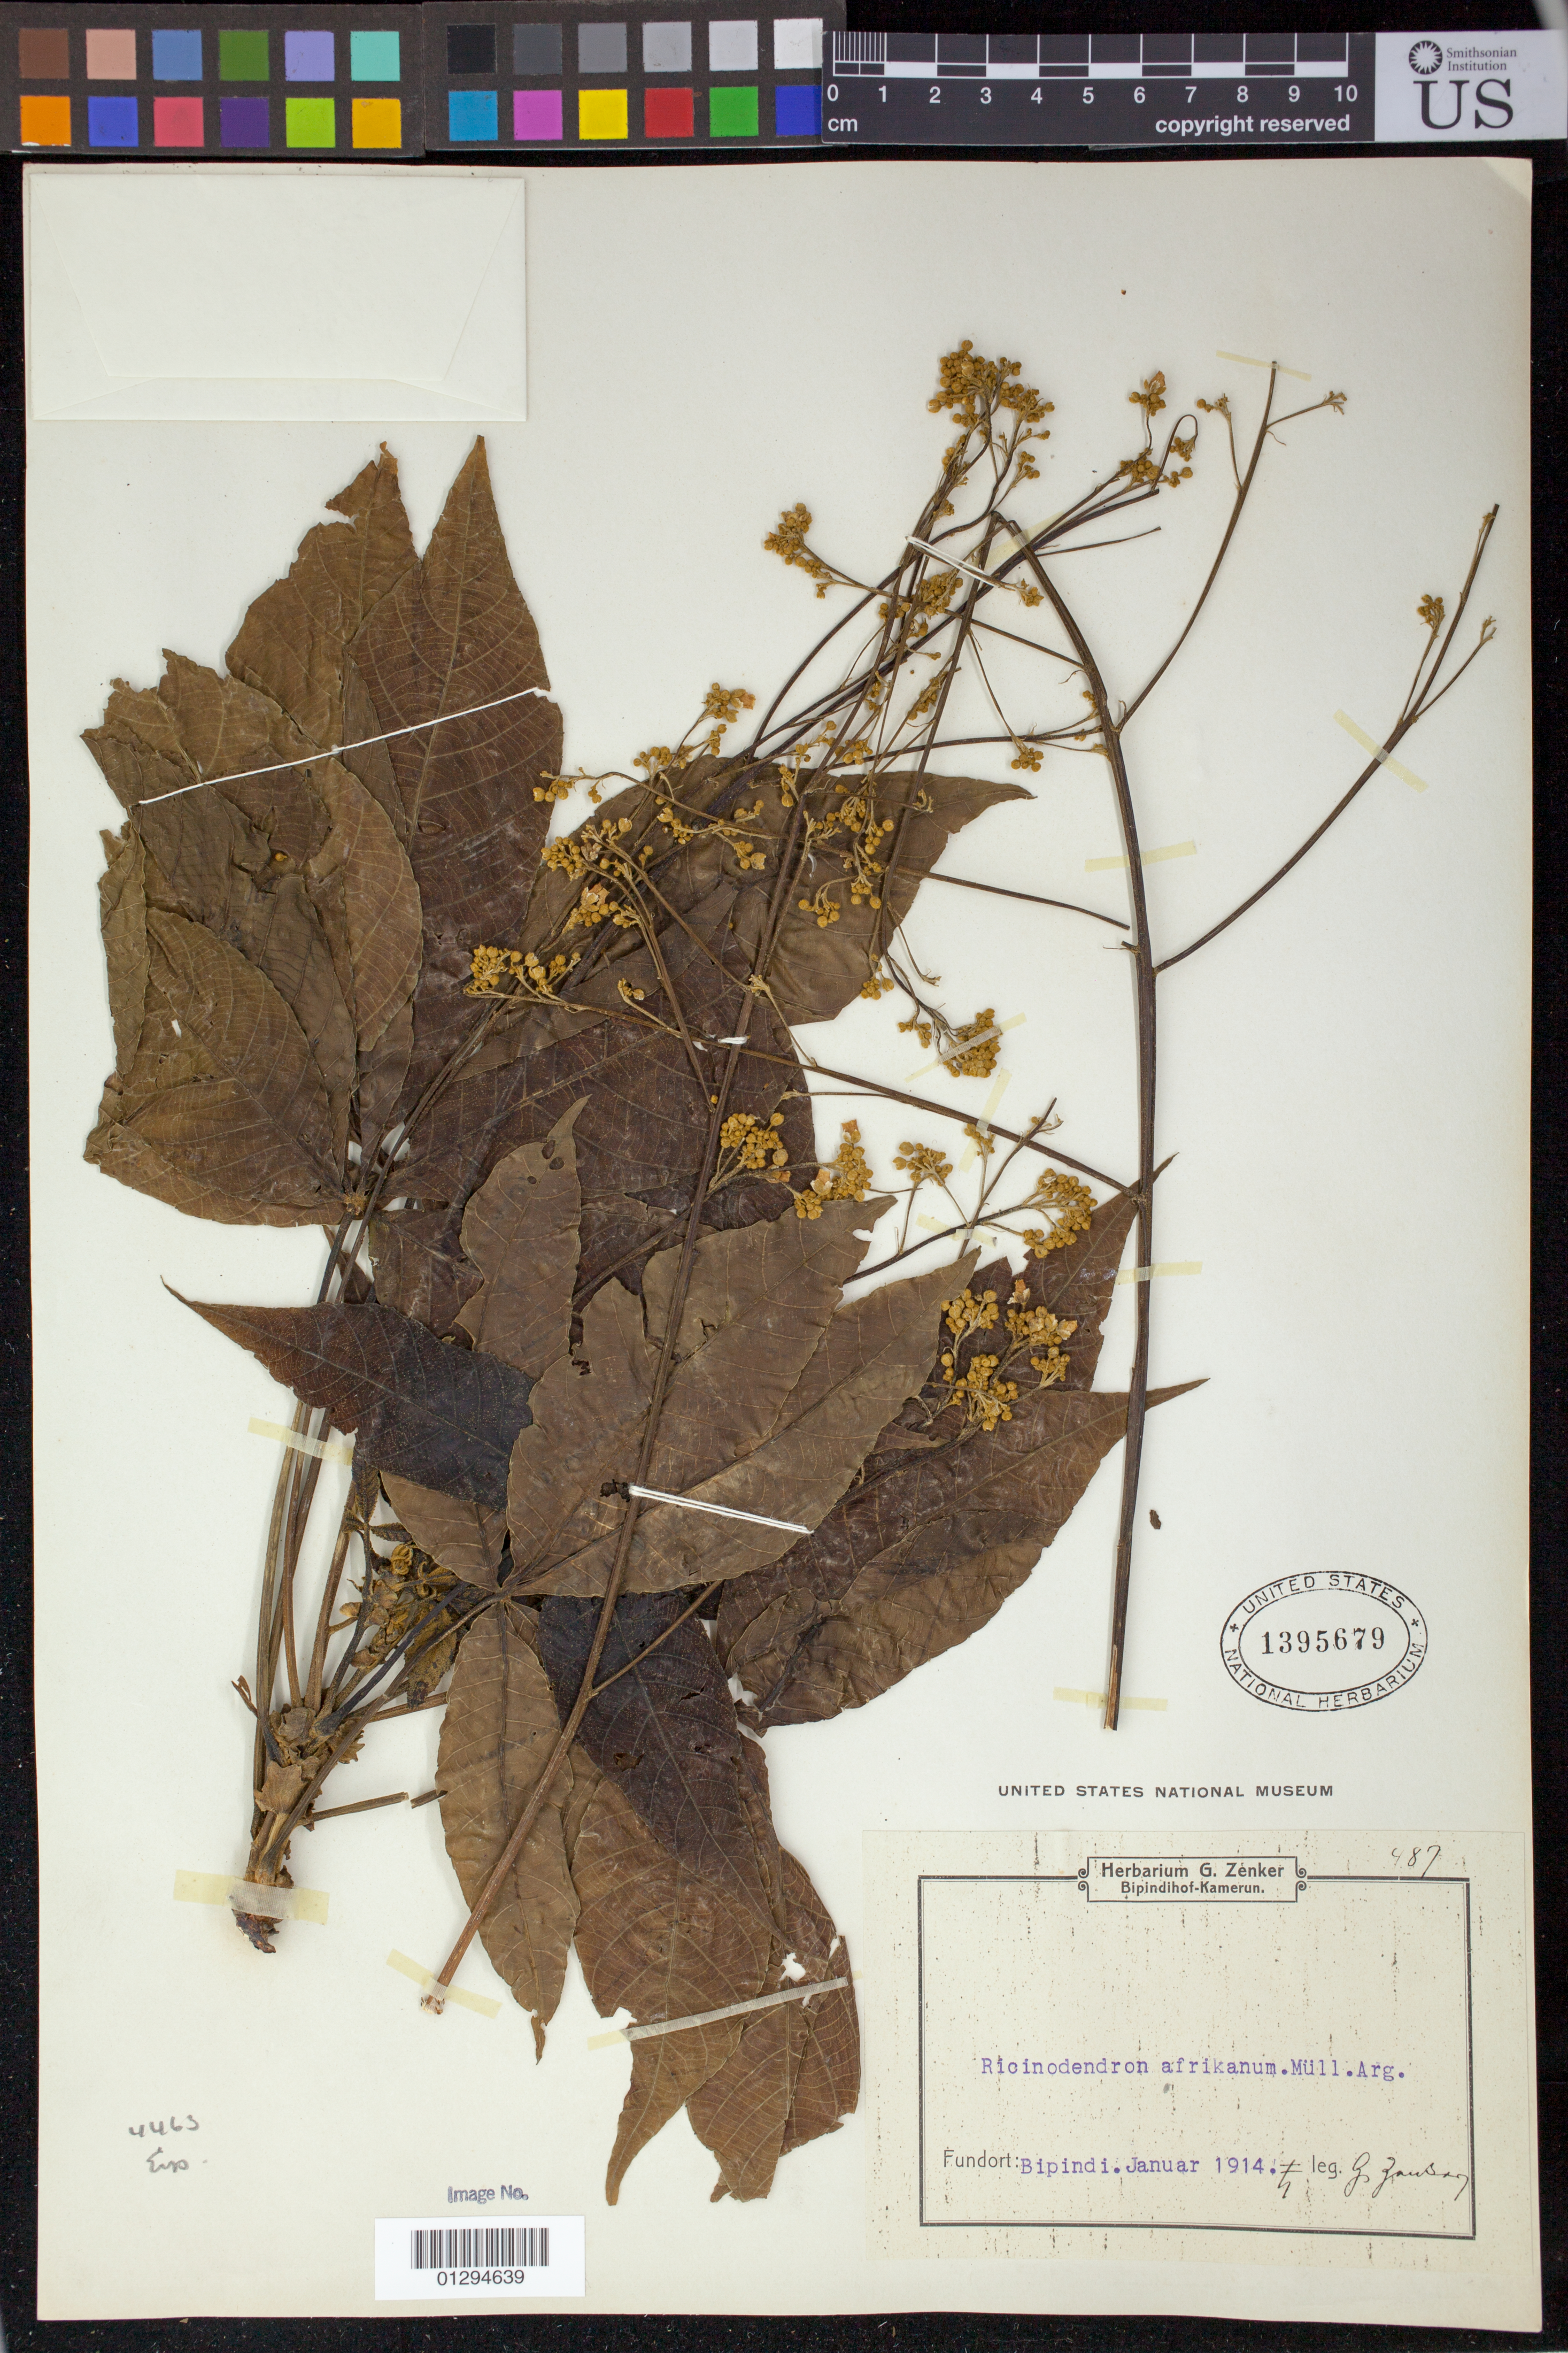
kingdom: Plantae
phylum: Tracheophyta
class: Magnoliopsida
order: Malpighiales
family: Euphorbiaceae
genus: Ricinodendron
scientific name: Ricinodendron africanum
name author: Müll. Arg.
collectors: G. A. Zenker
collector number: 487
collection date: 1914-01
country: Cameroon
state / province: Sud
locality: Bipindi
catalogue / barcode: US 1395679